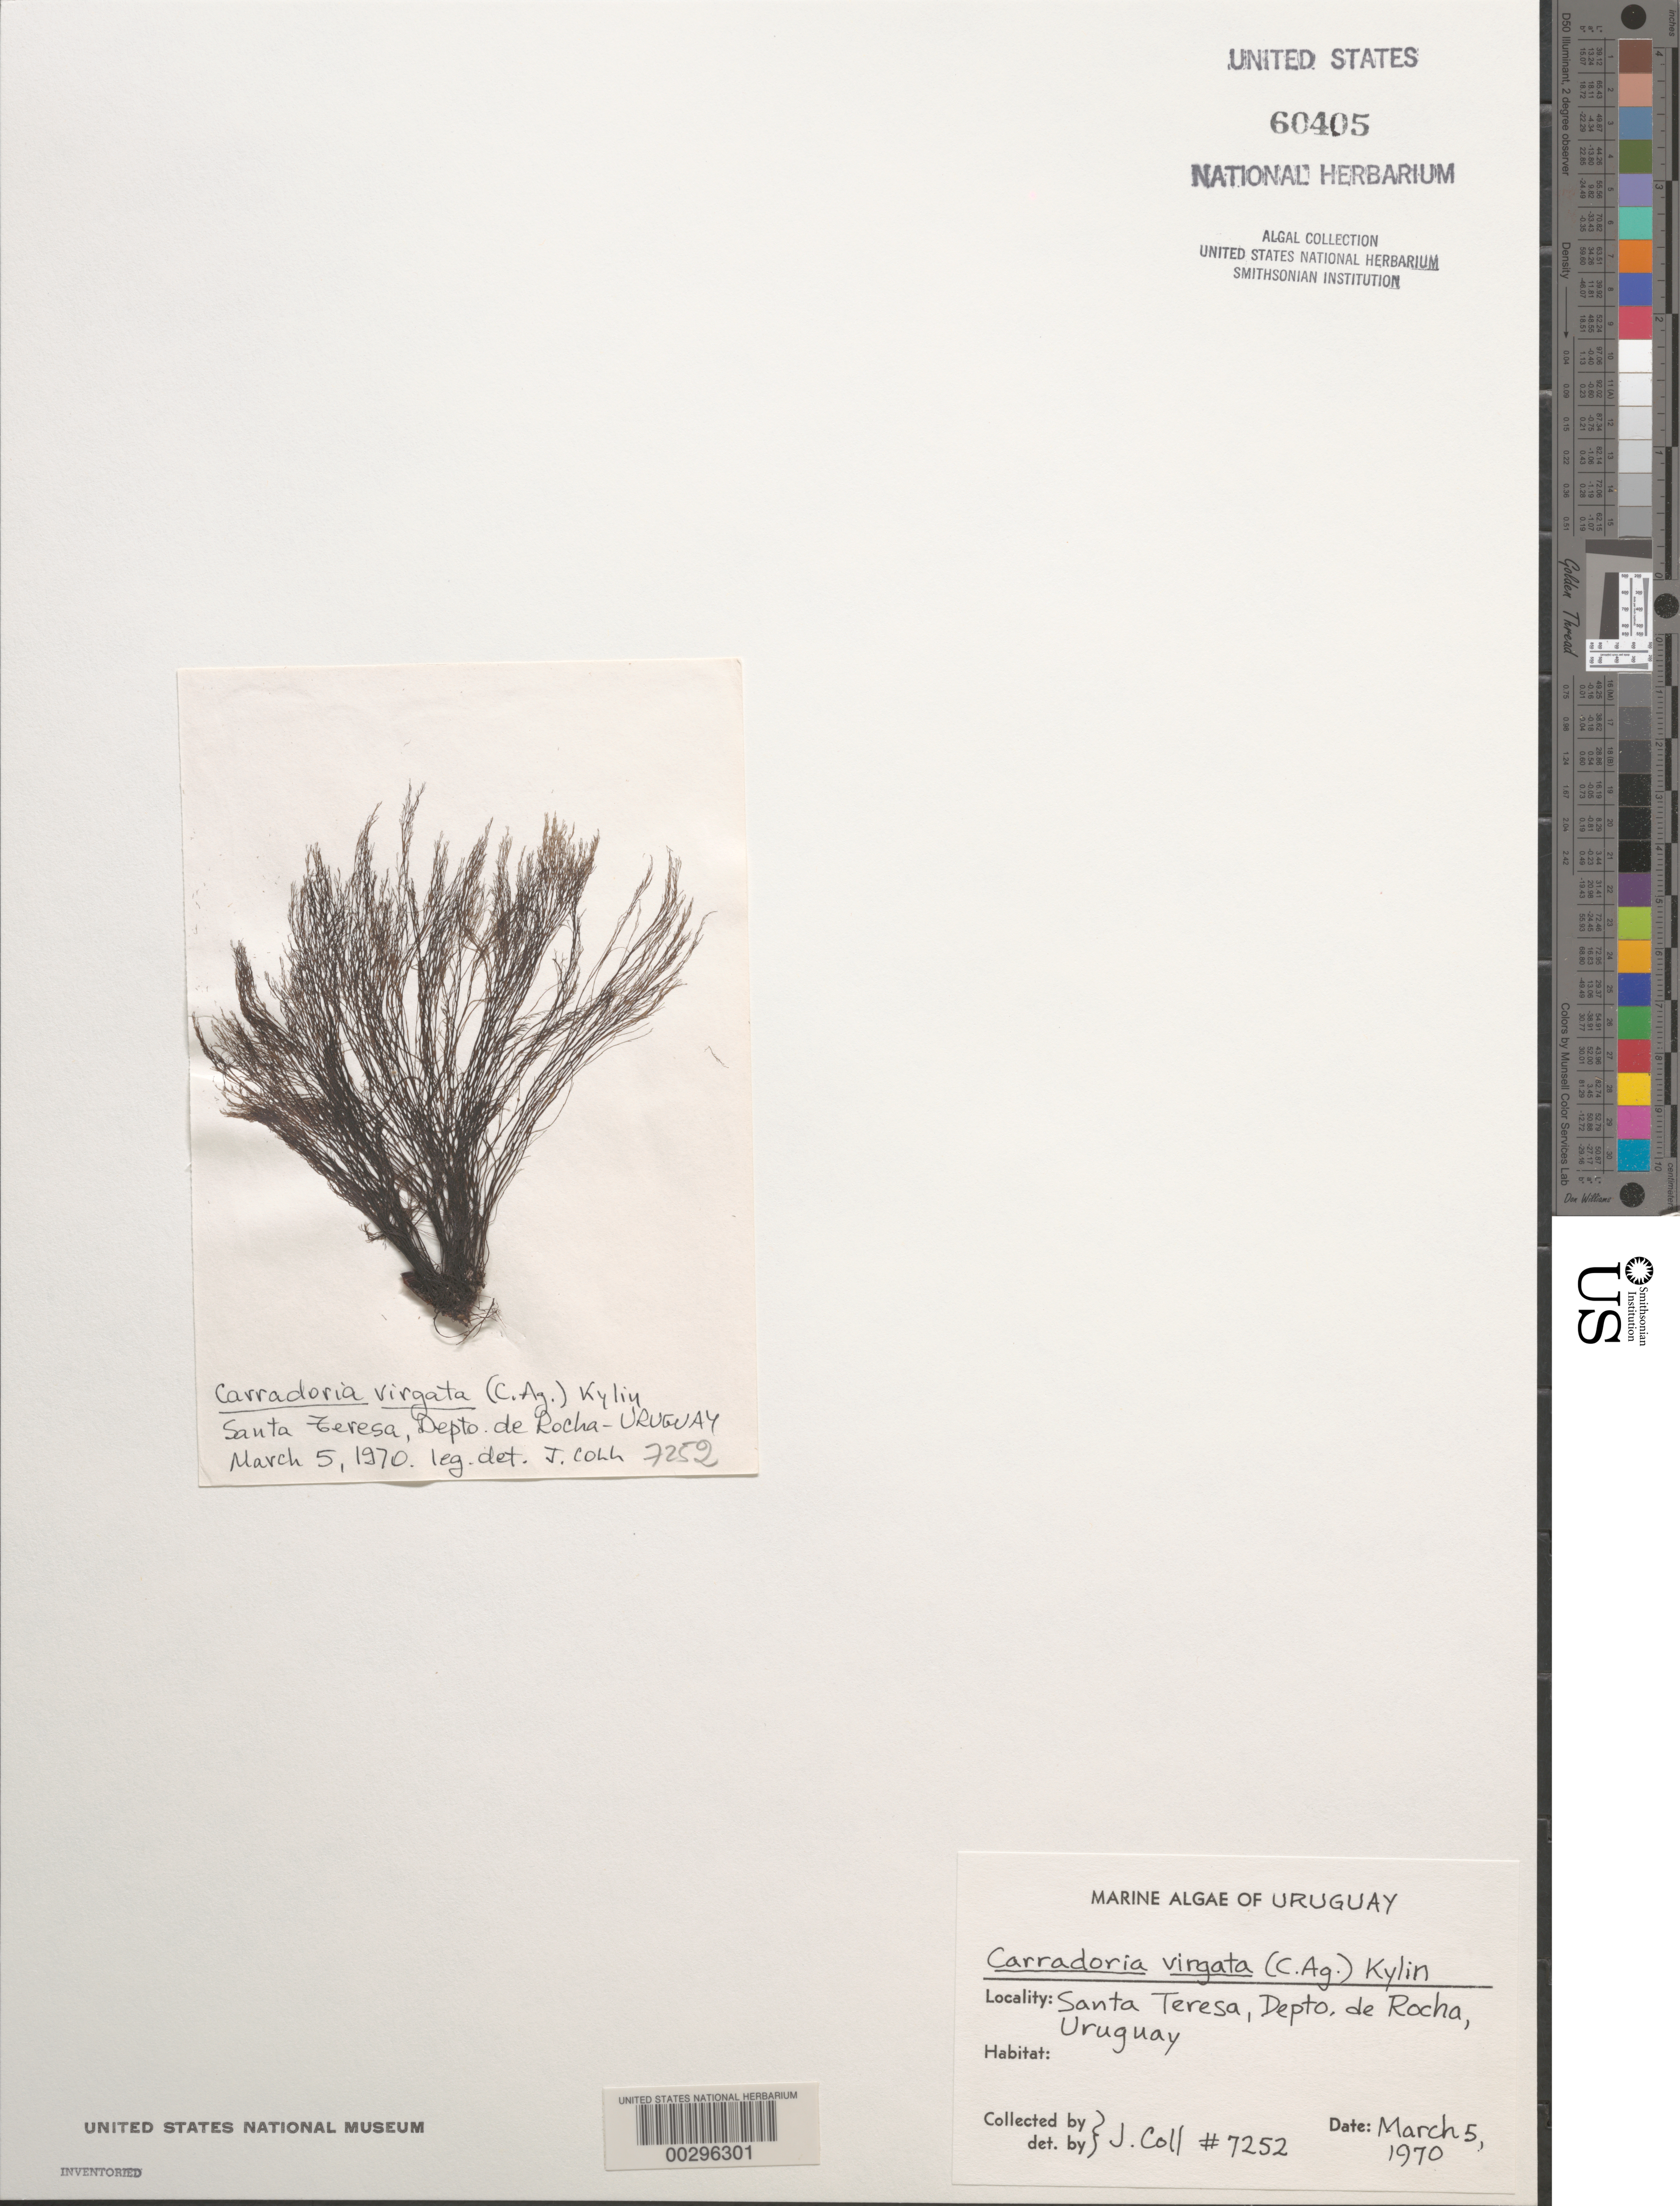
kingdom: Plantae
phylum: Rhodophyta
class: Florideophyceae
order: Ceramiales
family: Rhodomelaceae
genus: Carradoriella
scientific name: Carradoriella virgata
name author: (C. Agardh) P.C. Silva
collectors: J. Coll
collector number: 7252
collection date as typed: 05 Mar 1970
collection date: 1970-03-05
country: Uruguay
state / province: Rocha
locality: Santa Teresa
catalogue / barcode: US 60405